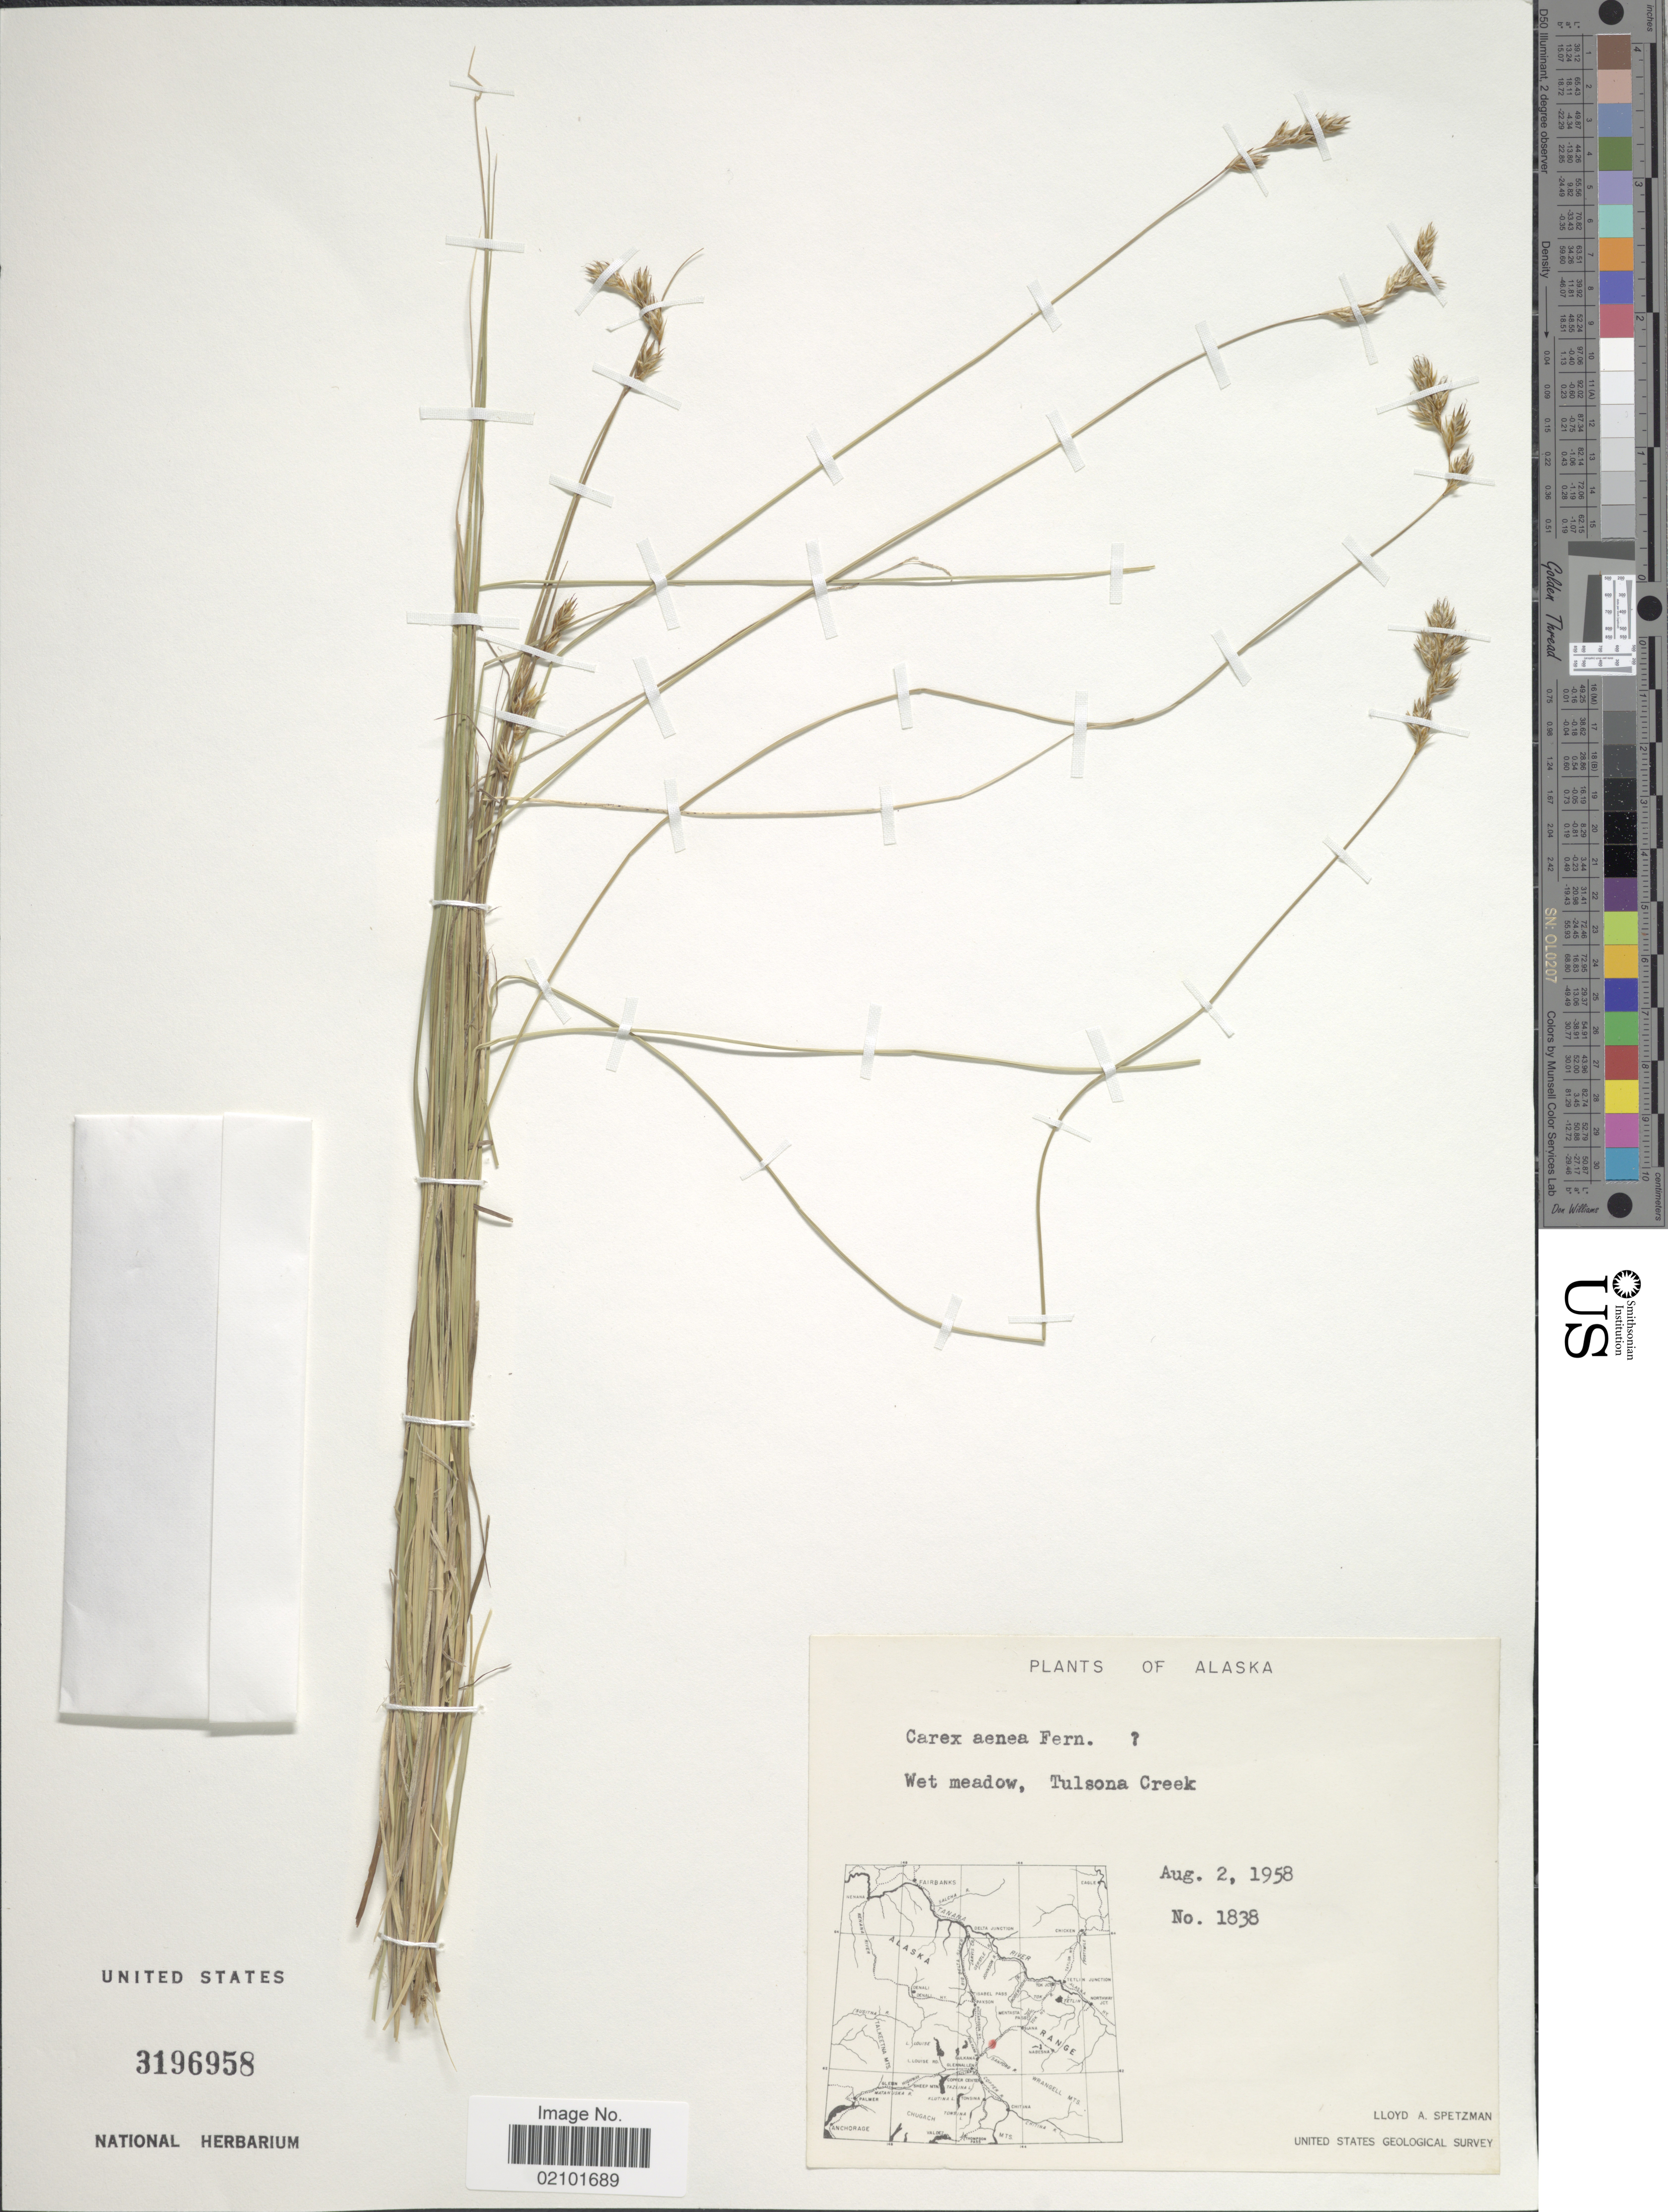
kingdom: Plantae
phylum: Tracheophyta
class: Liliopsida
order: Poales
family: Cyperaceae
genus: Carex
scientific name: Carex foenea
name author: Willd.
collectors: L. Spetzman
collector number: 1838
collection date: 1958-08-02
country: United States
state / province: Alaska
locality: Tulsona Creek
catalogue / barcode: US 3196958